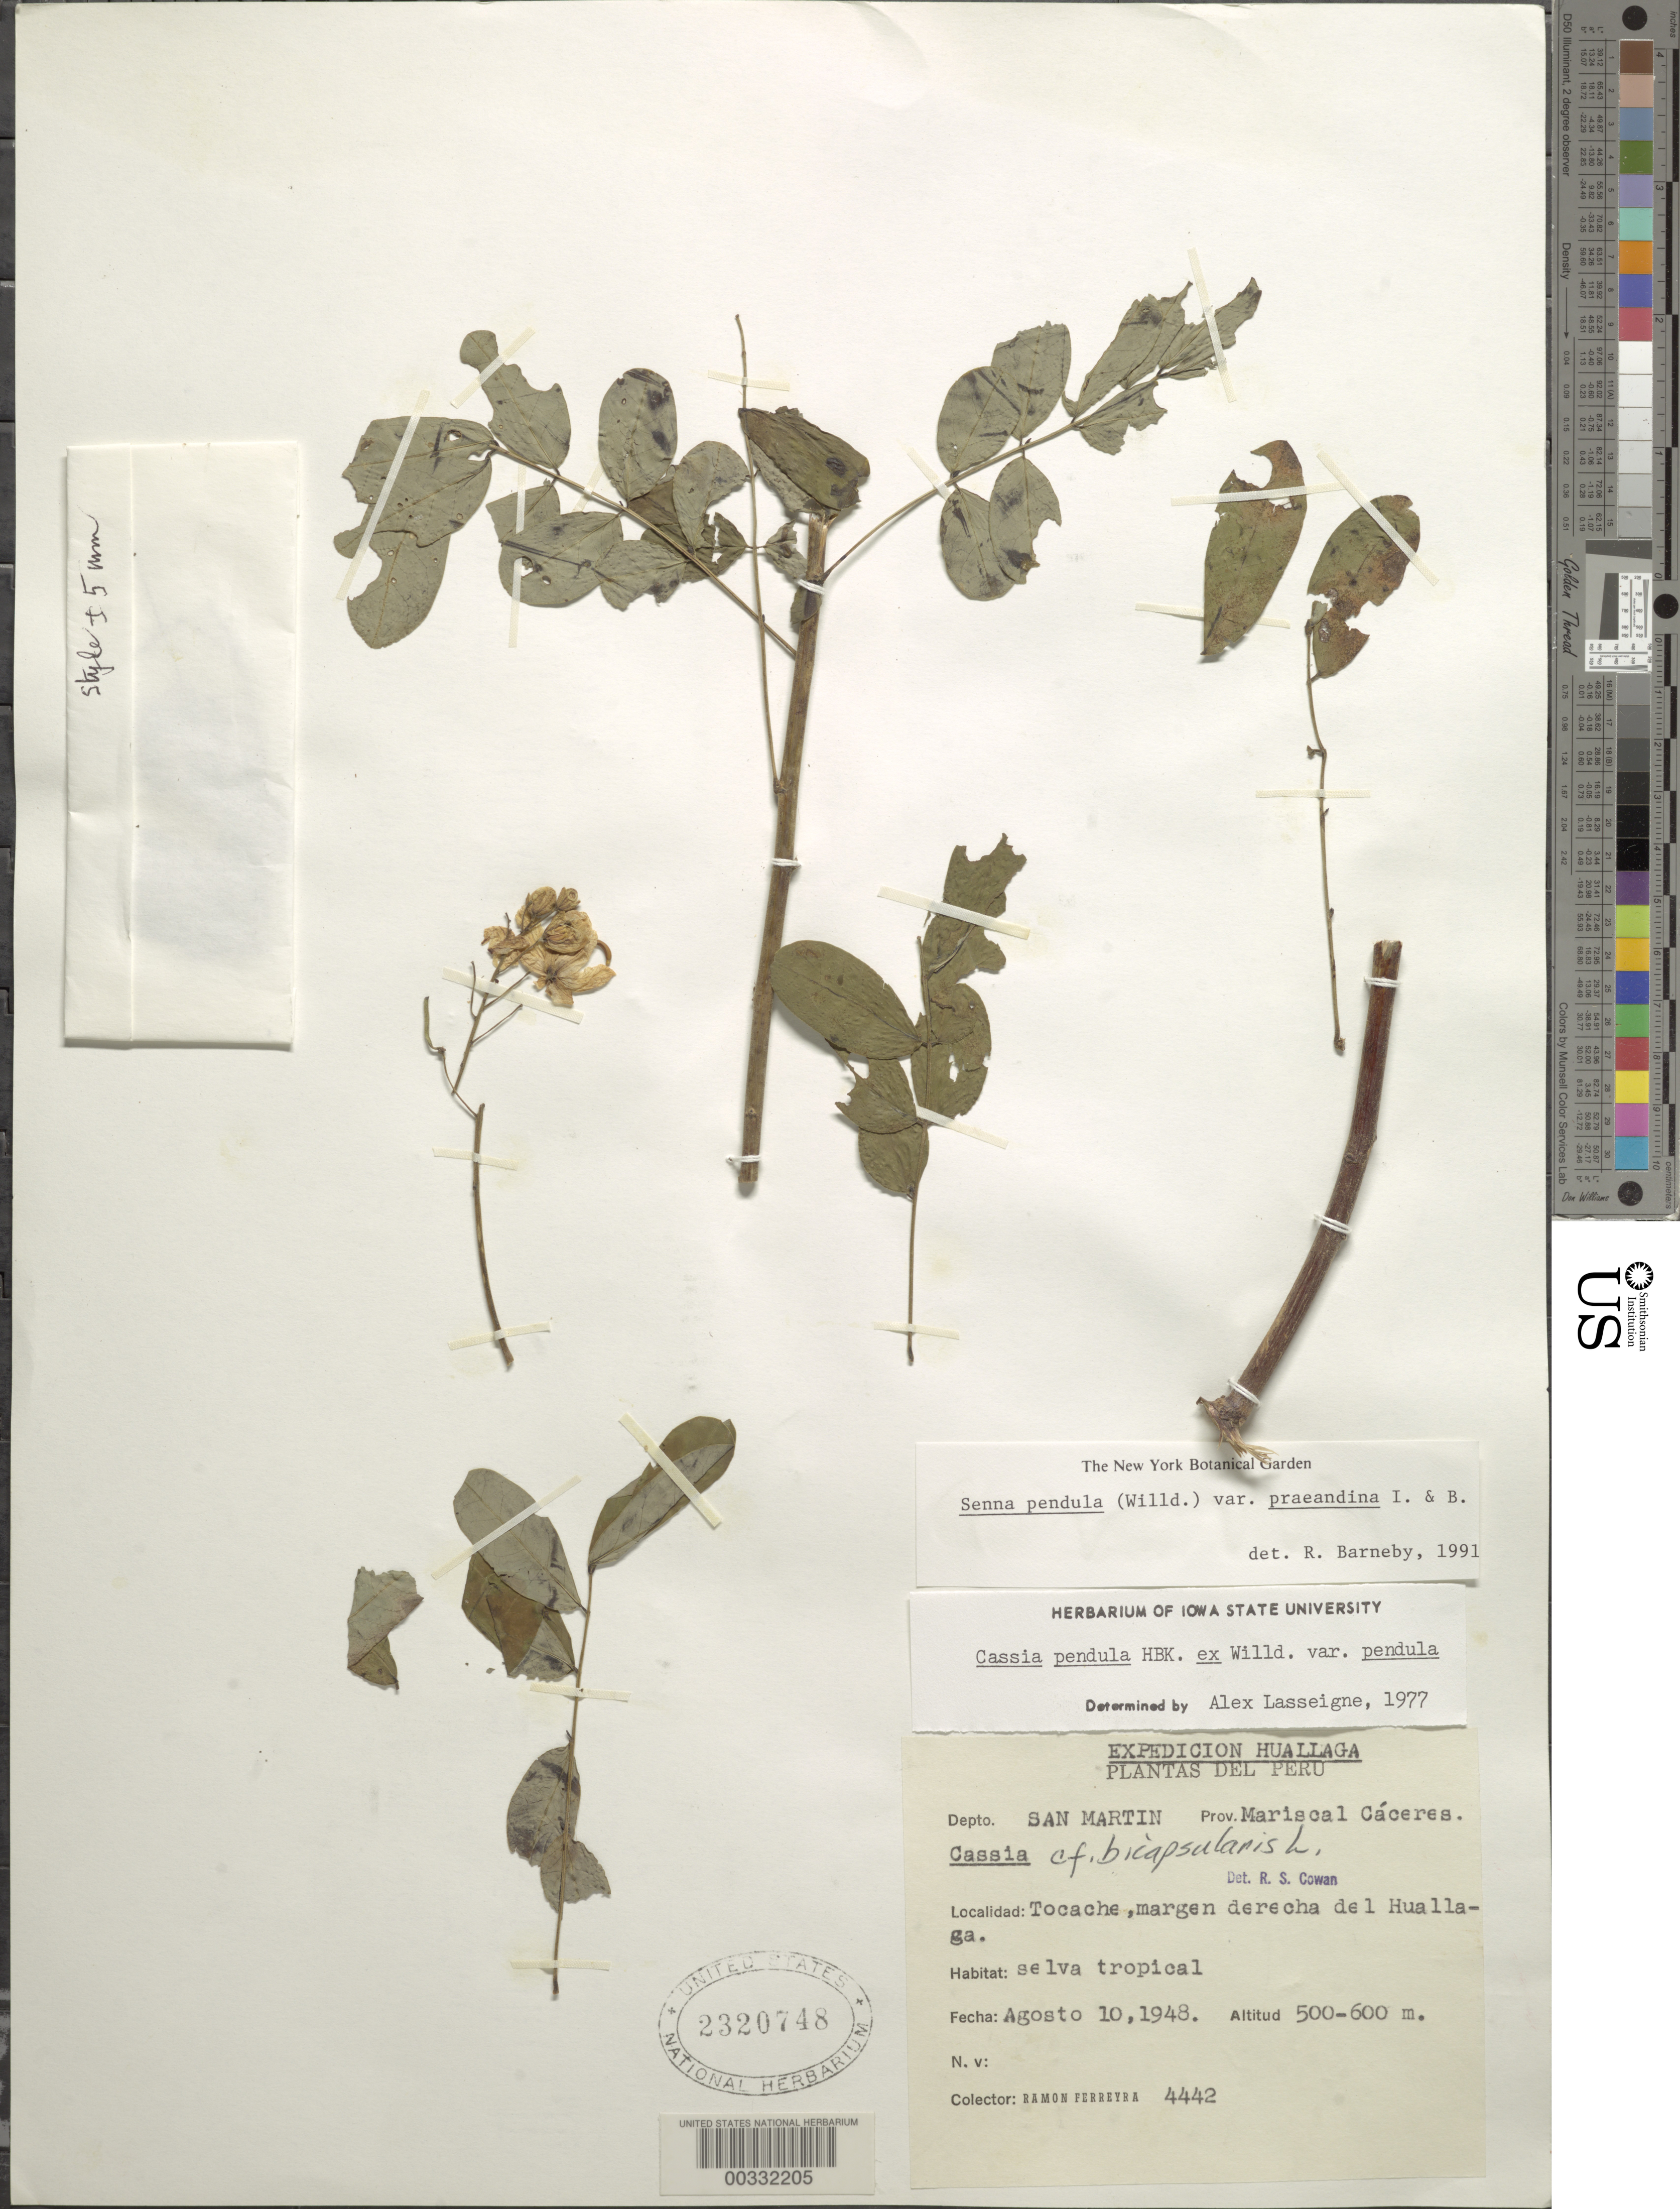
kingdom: Plantae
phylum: Tracheophyta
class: Magnoliopsida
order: Fabales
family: Fabaceae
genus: Senna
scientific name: Senna pendula var. praeandina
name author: H.S. Irwin & Barneby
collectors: R. A. Ferreyra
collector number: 4442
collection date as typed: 10 Aug 1948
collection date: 1948-08-10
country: Peru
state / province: San Martín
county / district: Mariscal Cáceres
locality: Tocache, right side of the huallaga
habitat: Tropical forest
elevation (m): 500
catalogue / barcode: US 2320748